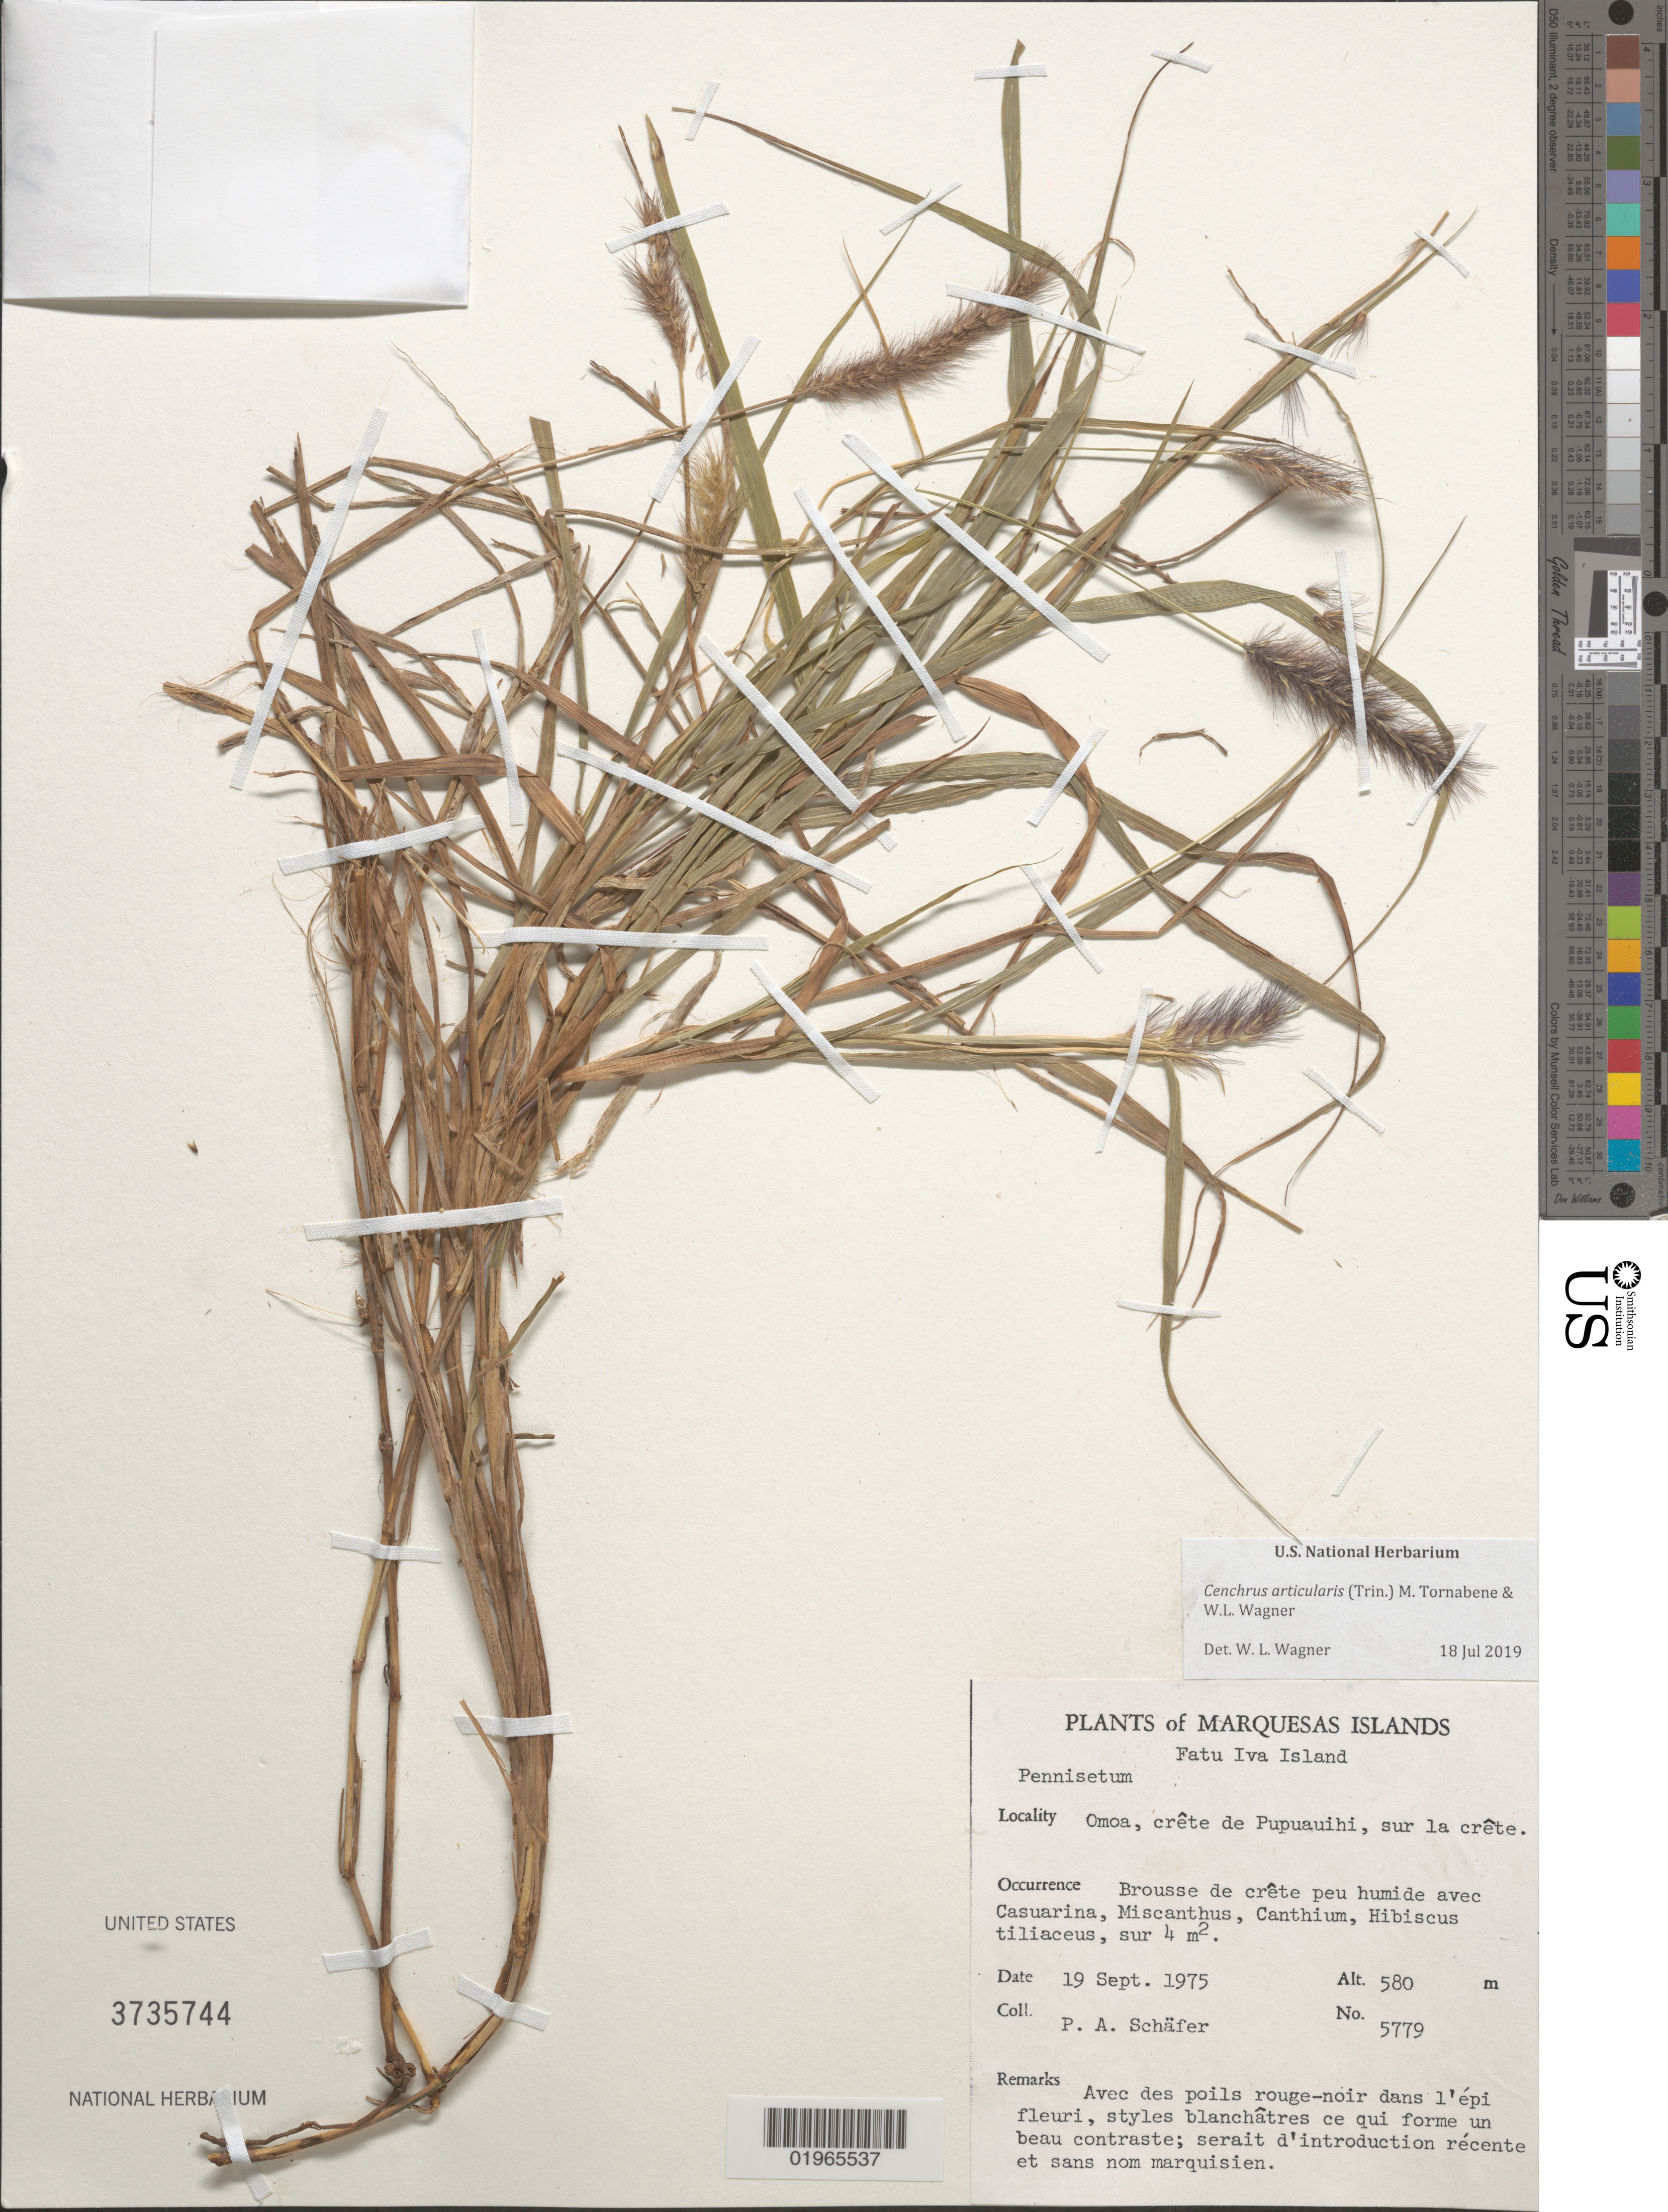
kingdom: Plantae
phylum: Tracheophyta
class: Liliopsida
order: Poales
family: Poaceae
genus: Cenchrus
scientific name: Cenchrus articularis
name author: (Trin.) M.W. Tornab. & W.L. Wagner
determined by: Wagner, W. L., (BOT), Smithsonian Institution - National Museum of Natural History (UNITED STATES)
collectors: P. A. Schäfer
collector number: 5779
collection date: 1975-09-19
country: French Polynesia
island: Fatu Hiva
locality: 'Omo'a, crête de Pupuauihi, sur la crête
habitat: Brousse de crête peu humide avec Miscanthus, Casuarina, Canthium, Hibiscus tilaceus, sur 4 m²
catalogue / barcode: US 3735744